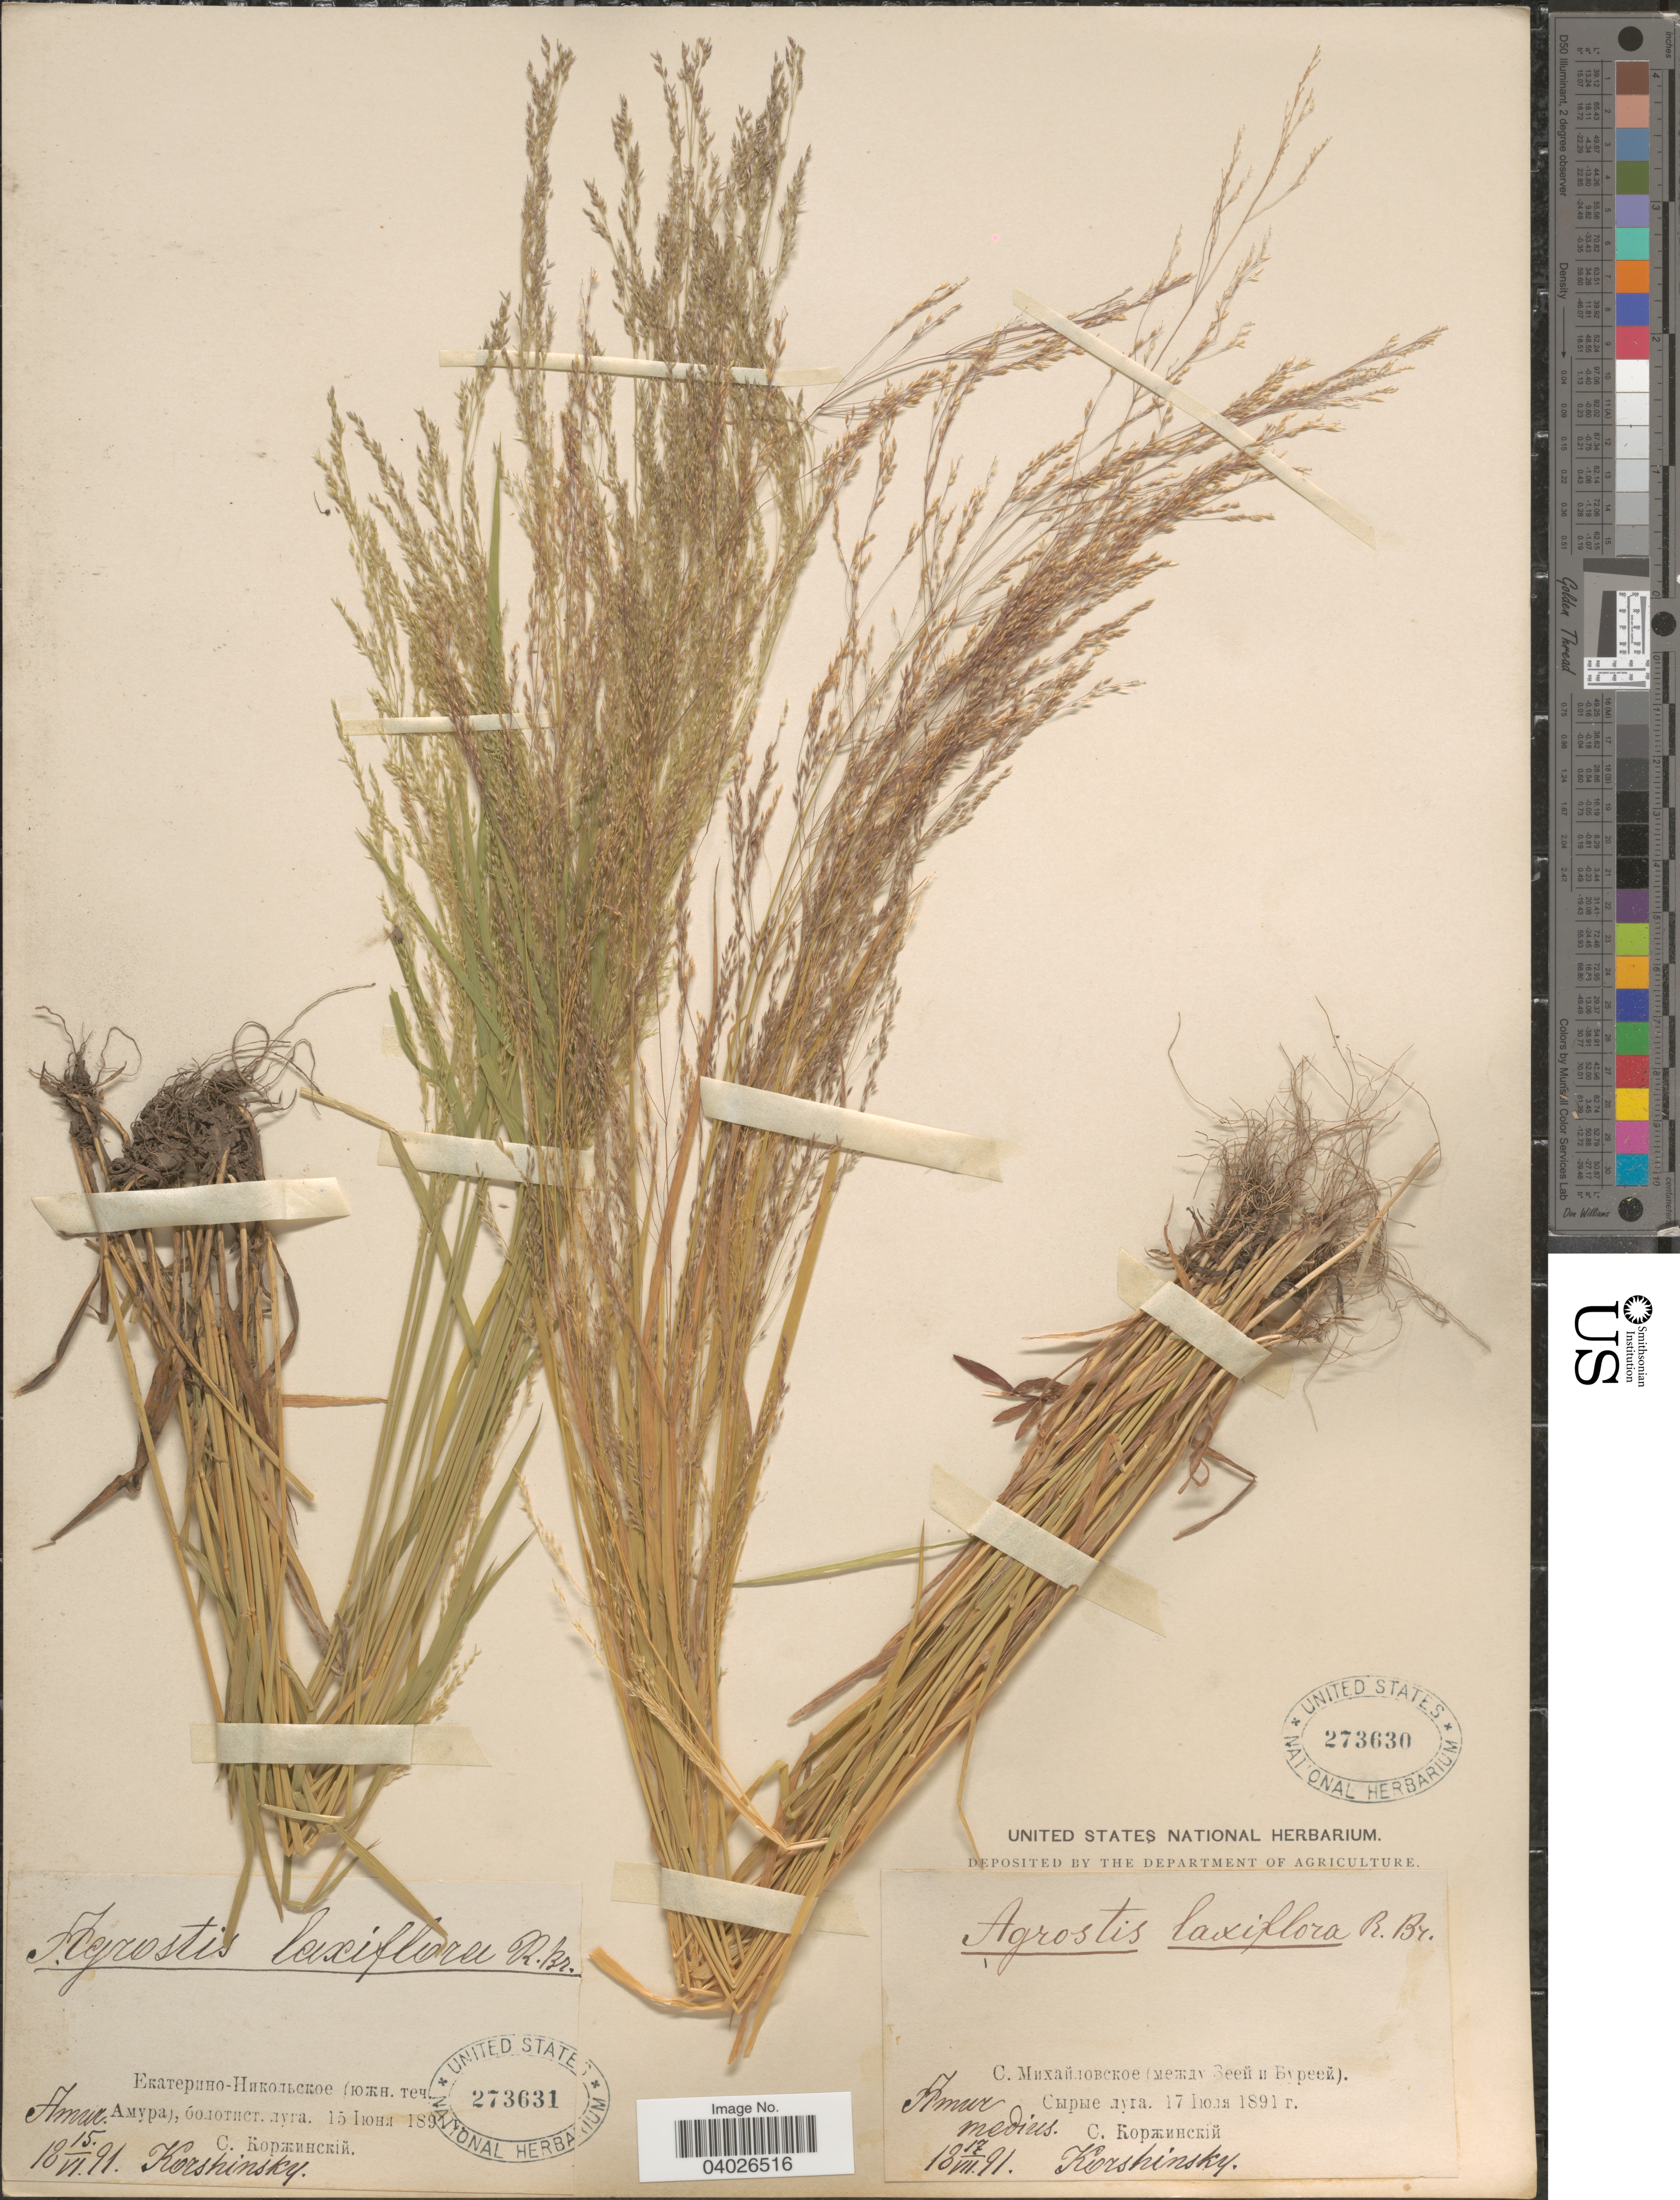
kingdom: Plantae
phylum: Tracheophyta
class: Liliopsida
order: Poales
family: Poaceae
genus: Agrostis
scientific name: Agrostis scabra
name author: Willd.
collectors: Korshinsky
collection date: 1891-06-15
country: Russian Federation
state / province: Jewish Autonomous O.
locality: South flow of river Amur, Ekaterino-Nikolskoe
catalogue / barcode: US 273631